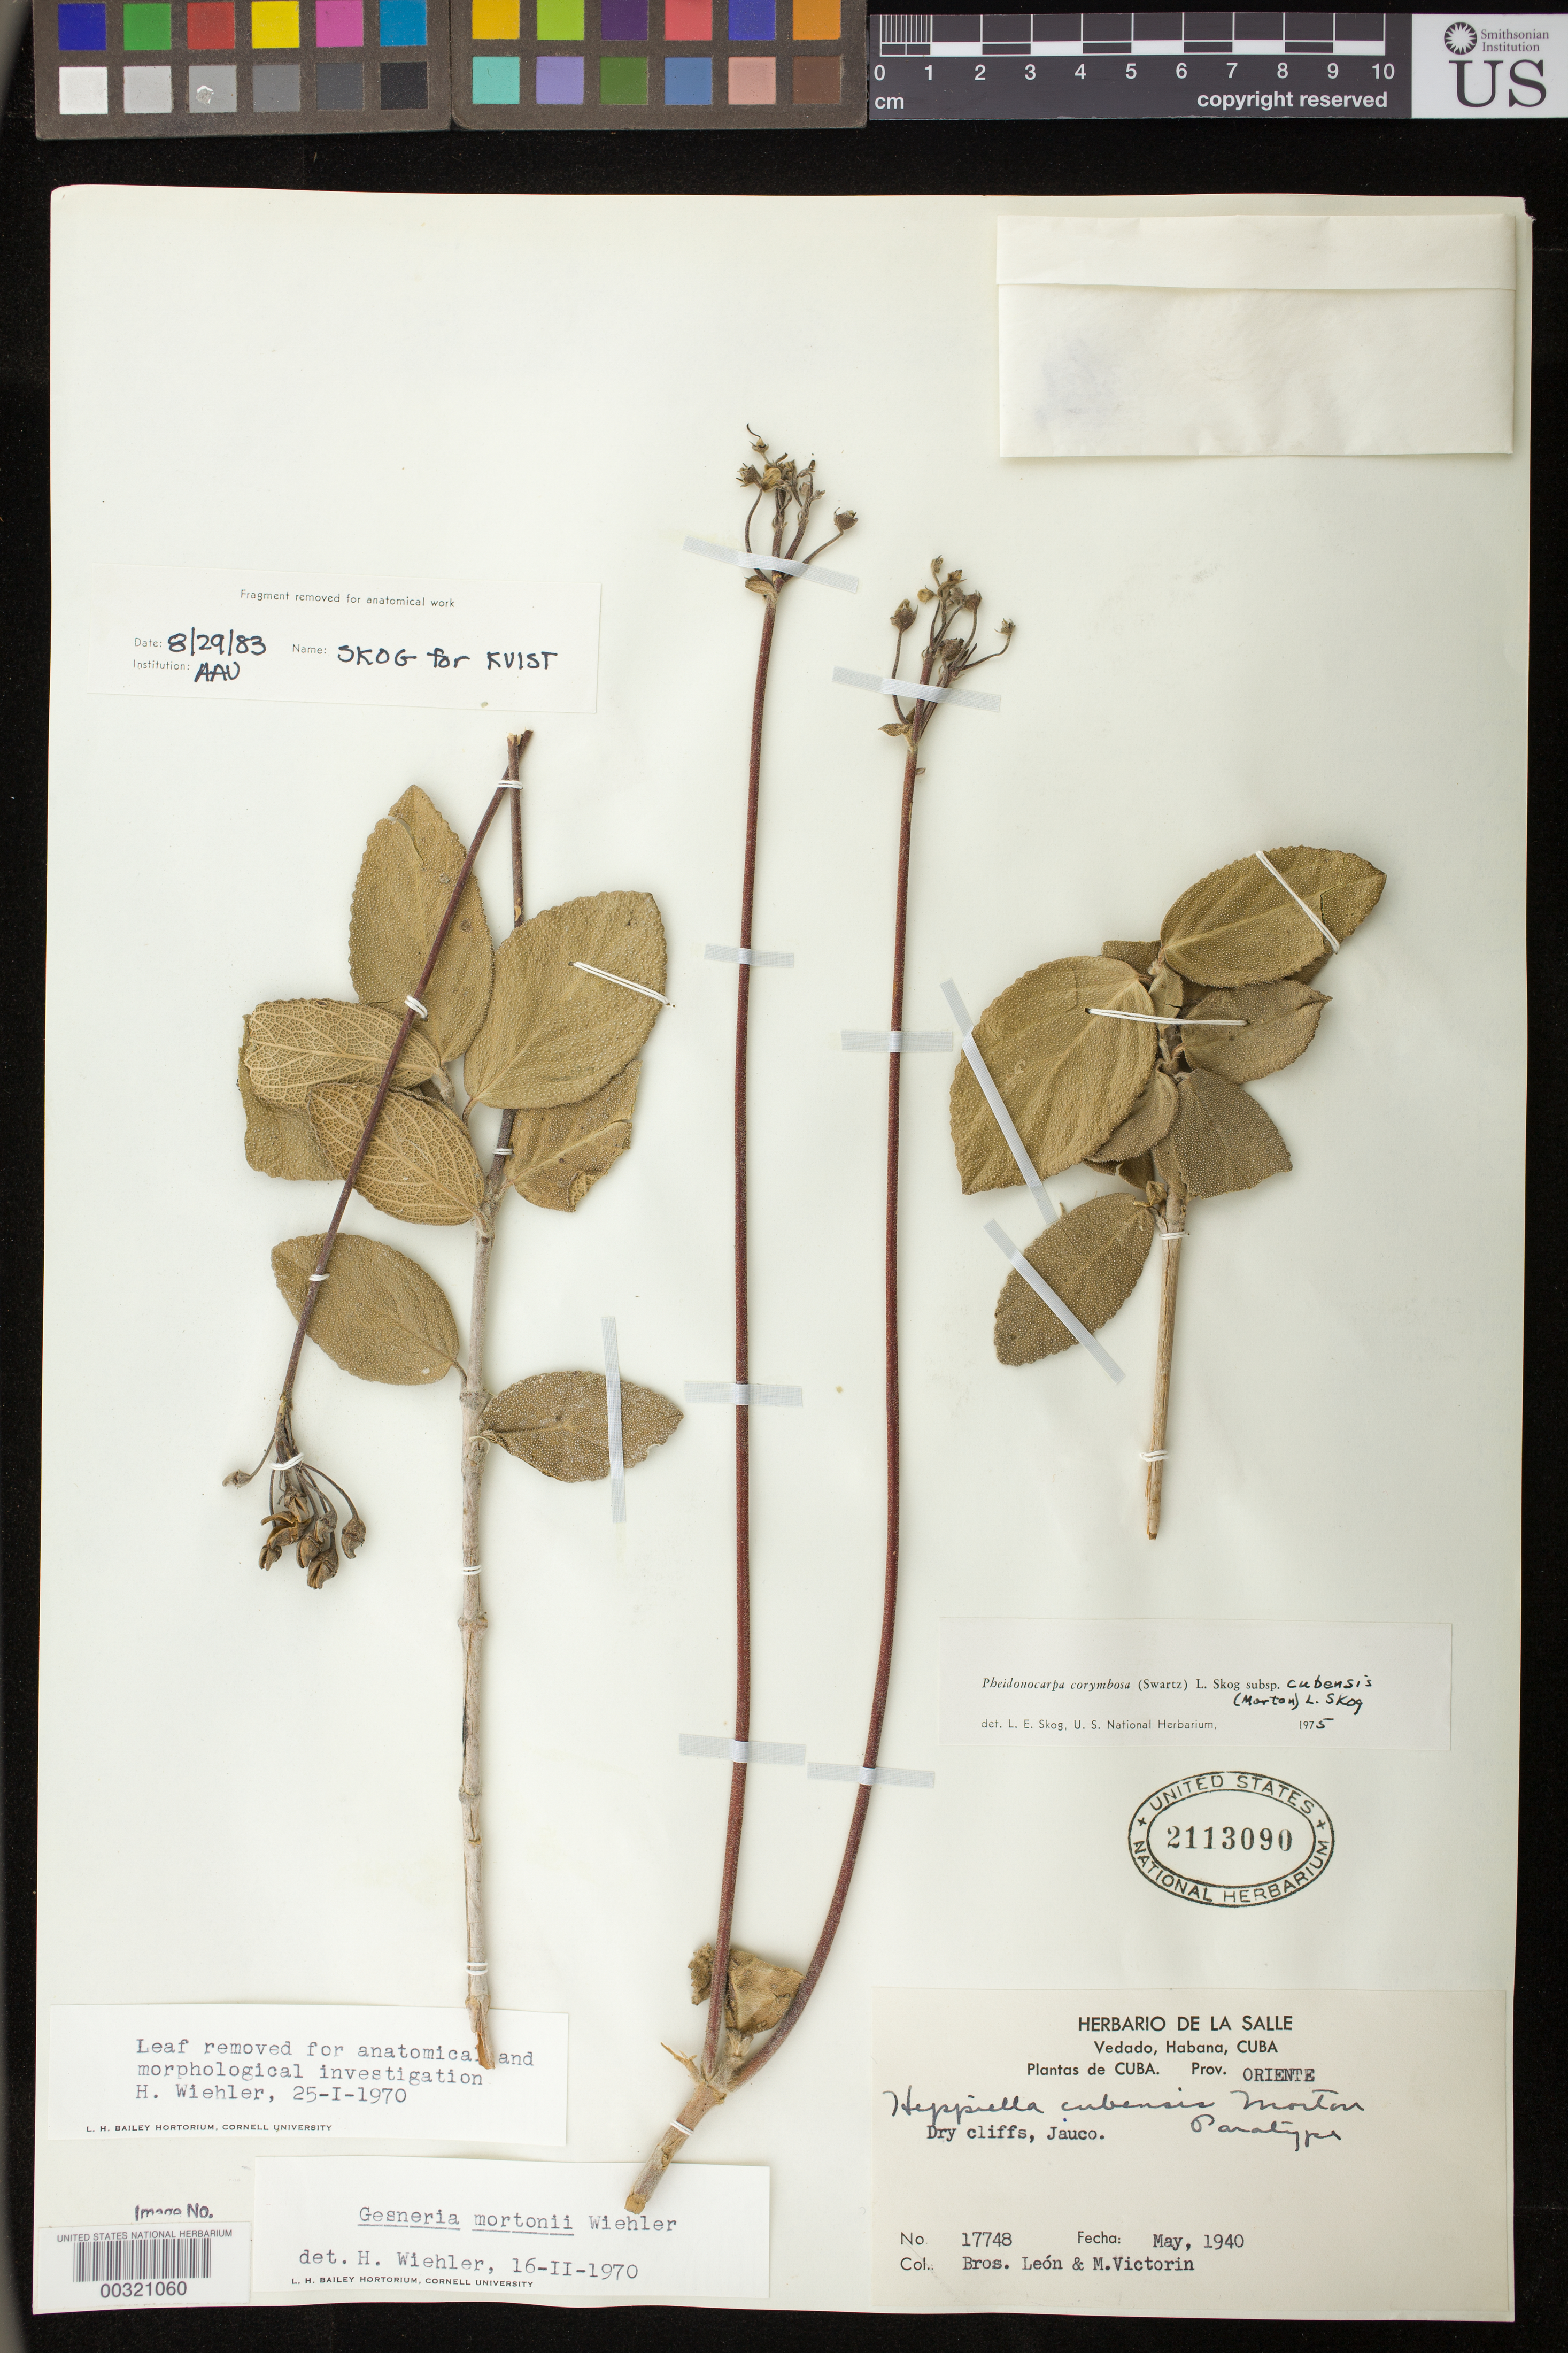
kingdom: Plantae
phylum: Tracheophyta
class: Magnoliopsida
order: Lamiales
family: Gesneriaceae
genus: Pheidonocarpa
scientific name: Pheidonocarpa corymbosa subsp. cubensis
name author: (C.V. Morton) L.E. Skog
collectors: F. Leon & B. Victorin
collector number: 17748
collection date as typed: May 1940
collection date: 1940-05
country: Cuba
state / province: Oriente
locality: Jauco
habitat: Dry cliffs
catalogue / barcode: US 2113090